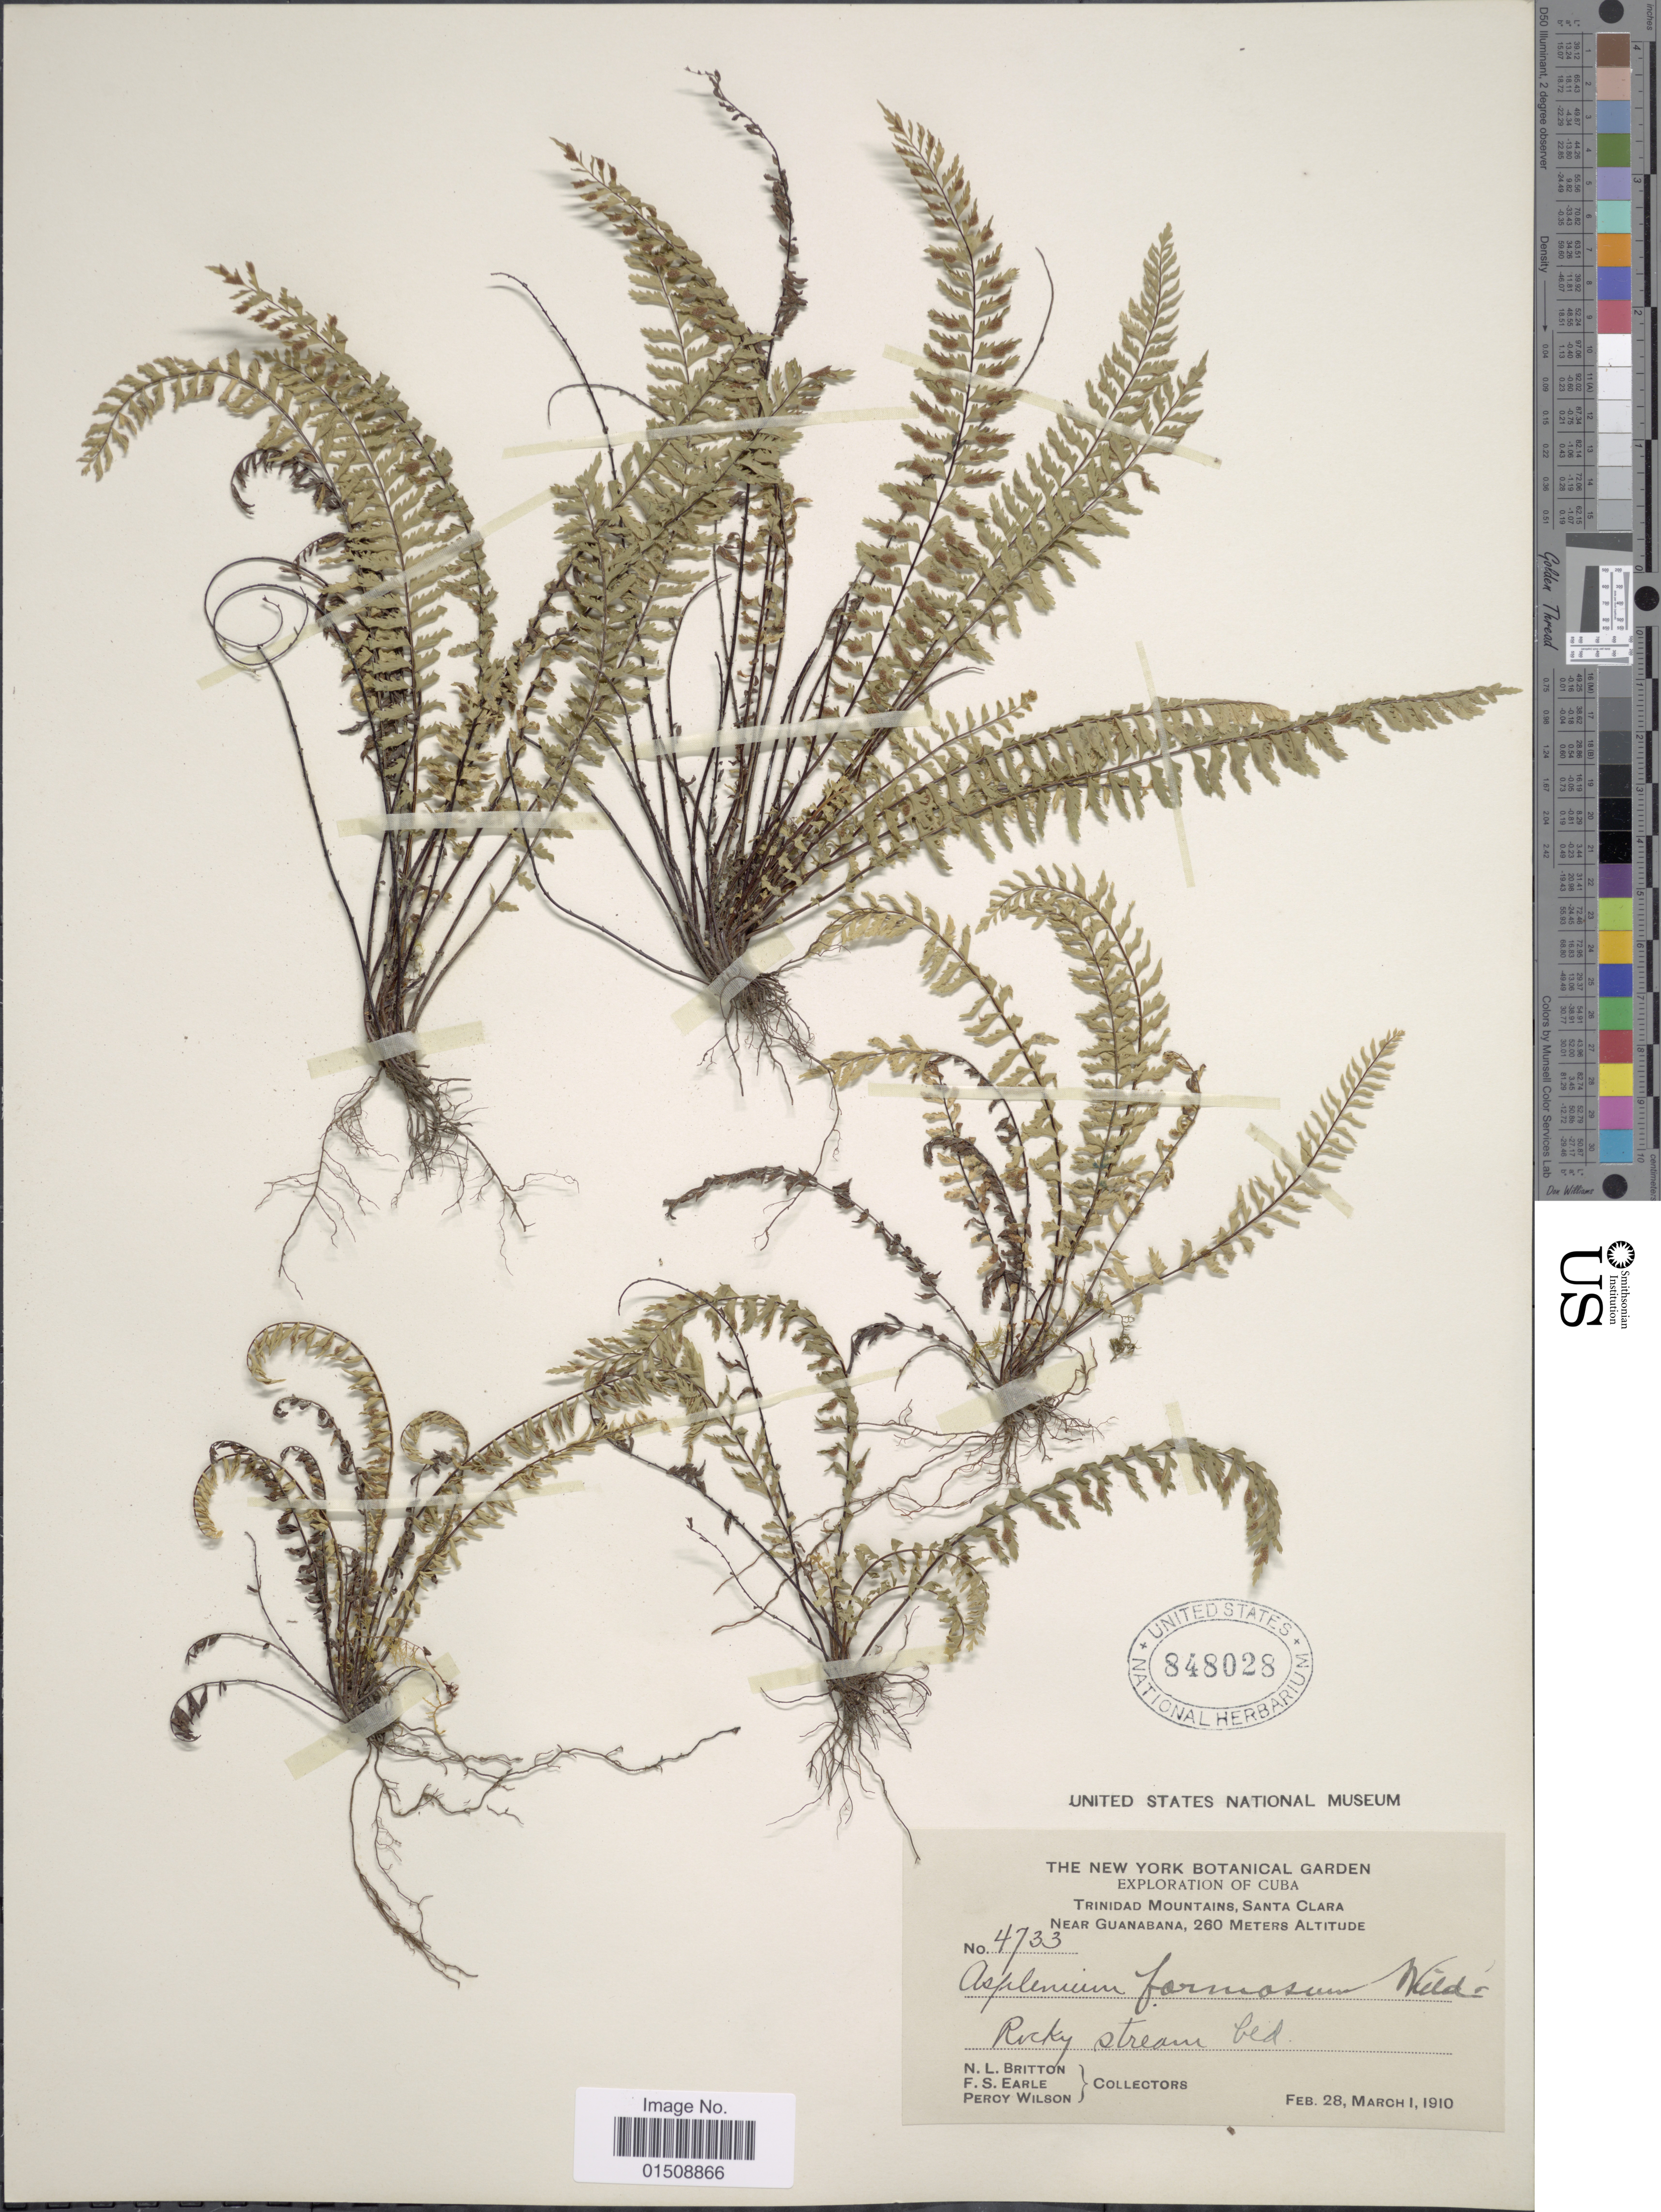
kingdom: Plantae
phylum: Tracheophyta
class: Polypodiopsida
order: Polypodiales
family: Aspleniaceae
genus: Asplenium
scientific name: Asplenium formosum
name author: Willd.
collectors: N. Britton, F. S. Earle & P. Wilson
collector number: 4733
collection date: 1910-02-28/1910-03-01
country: Cuba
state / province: Las Villas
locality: Trinidad Mountains, Santa Clara, near Guanabana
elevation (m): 260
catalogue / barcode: US 848028